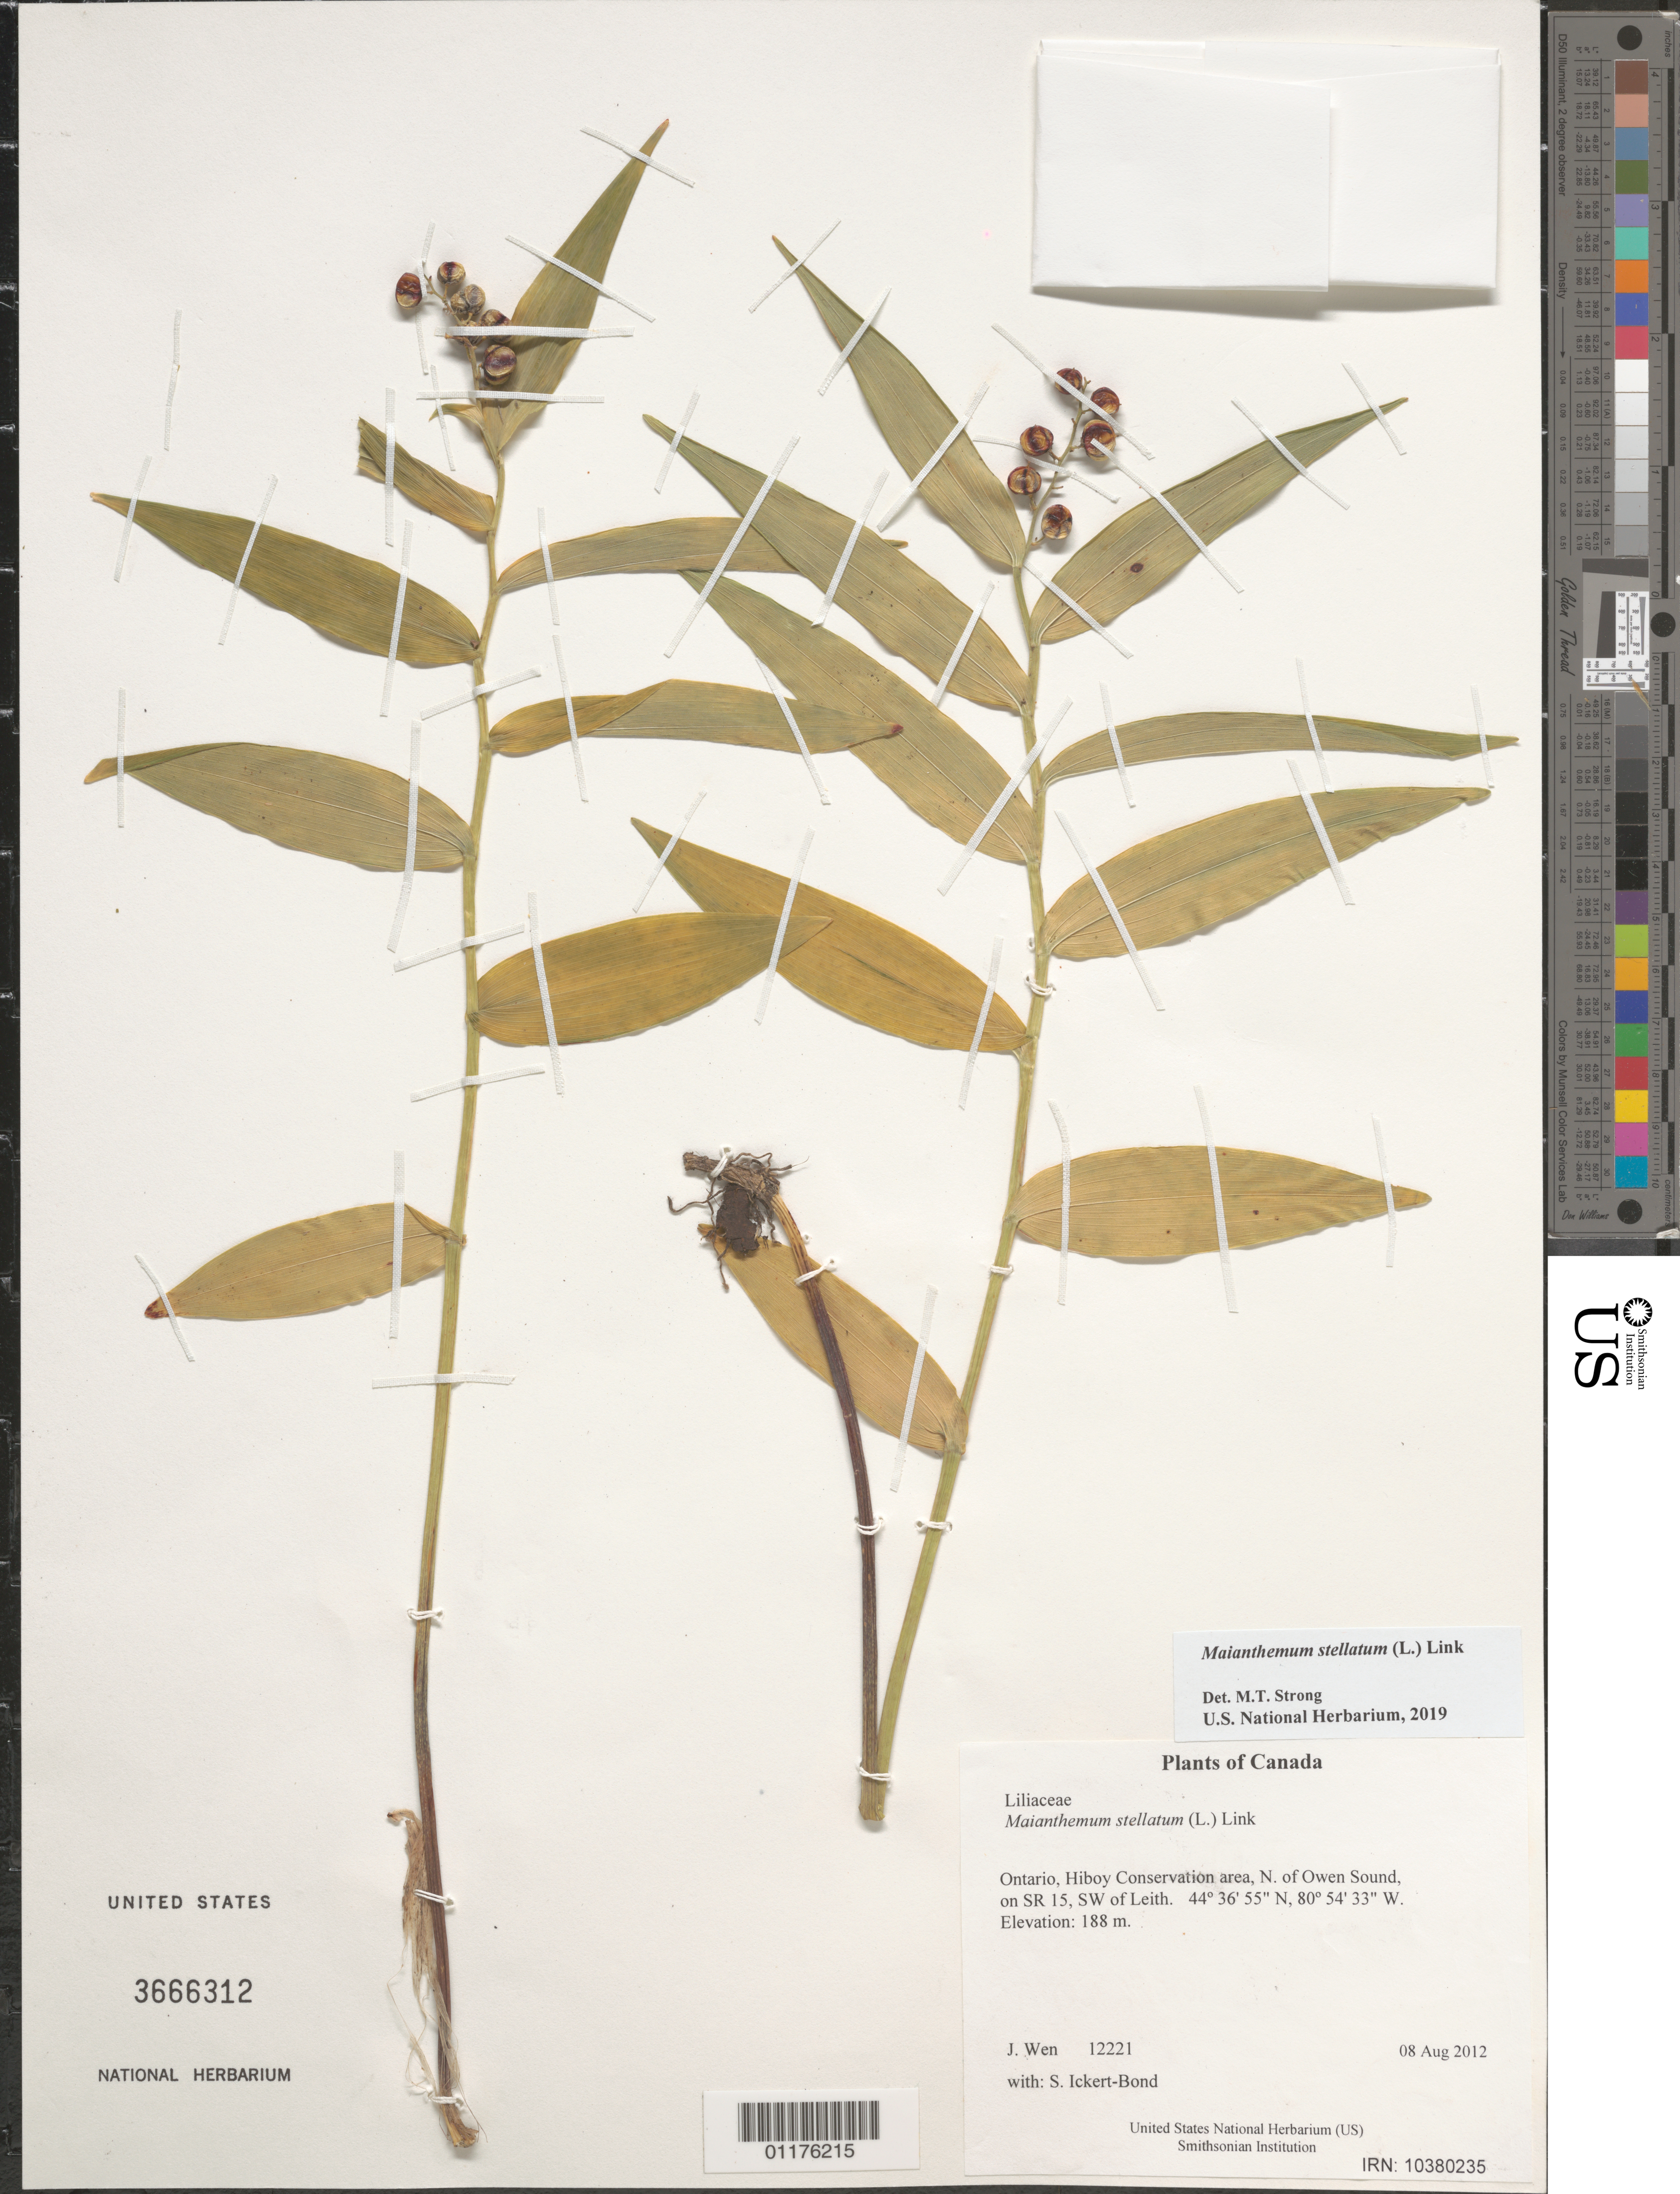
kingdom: Plantae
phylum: Tracheophyta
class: Liliopsida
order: Asparagales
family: Asparagaceae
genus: Maianthemum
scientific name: Maianthemum stellatum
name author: (L.) Link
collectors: J. Wen & S. Ickert-Bond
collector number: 12221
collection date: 2012-08-08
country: Canada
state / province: Ontario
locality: Hiboy Conservation area, N. of Owen Sound, on SR 15, SW of Leith.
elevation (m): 188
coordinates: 44 36.910 N, 80 54.544 W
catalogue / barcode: US 3666312